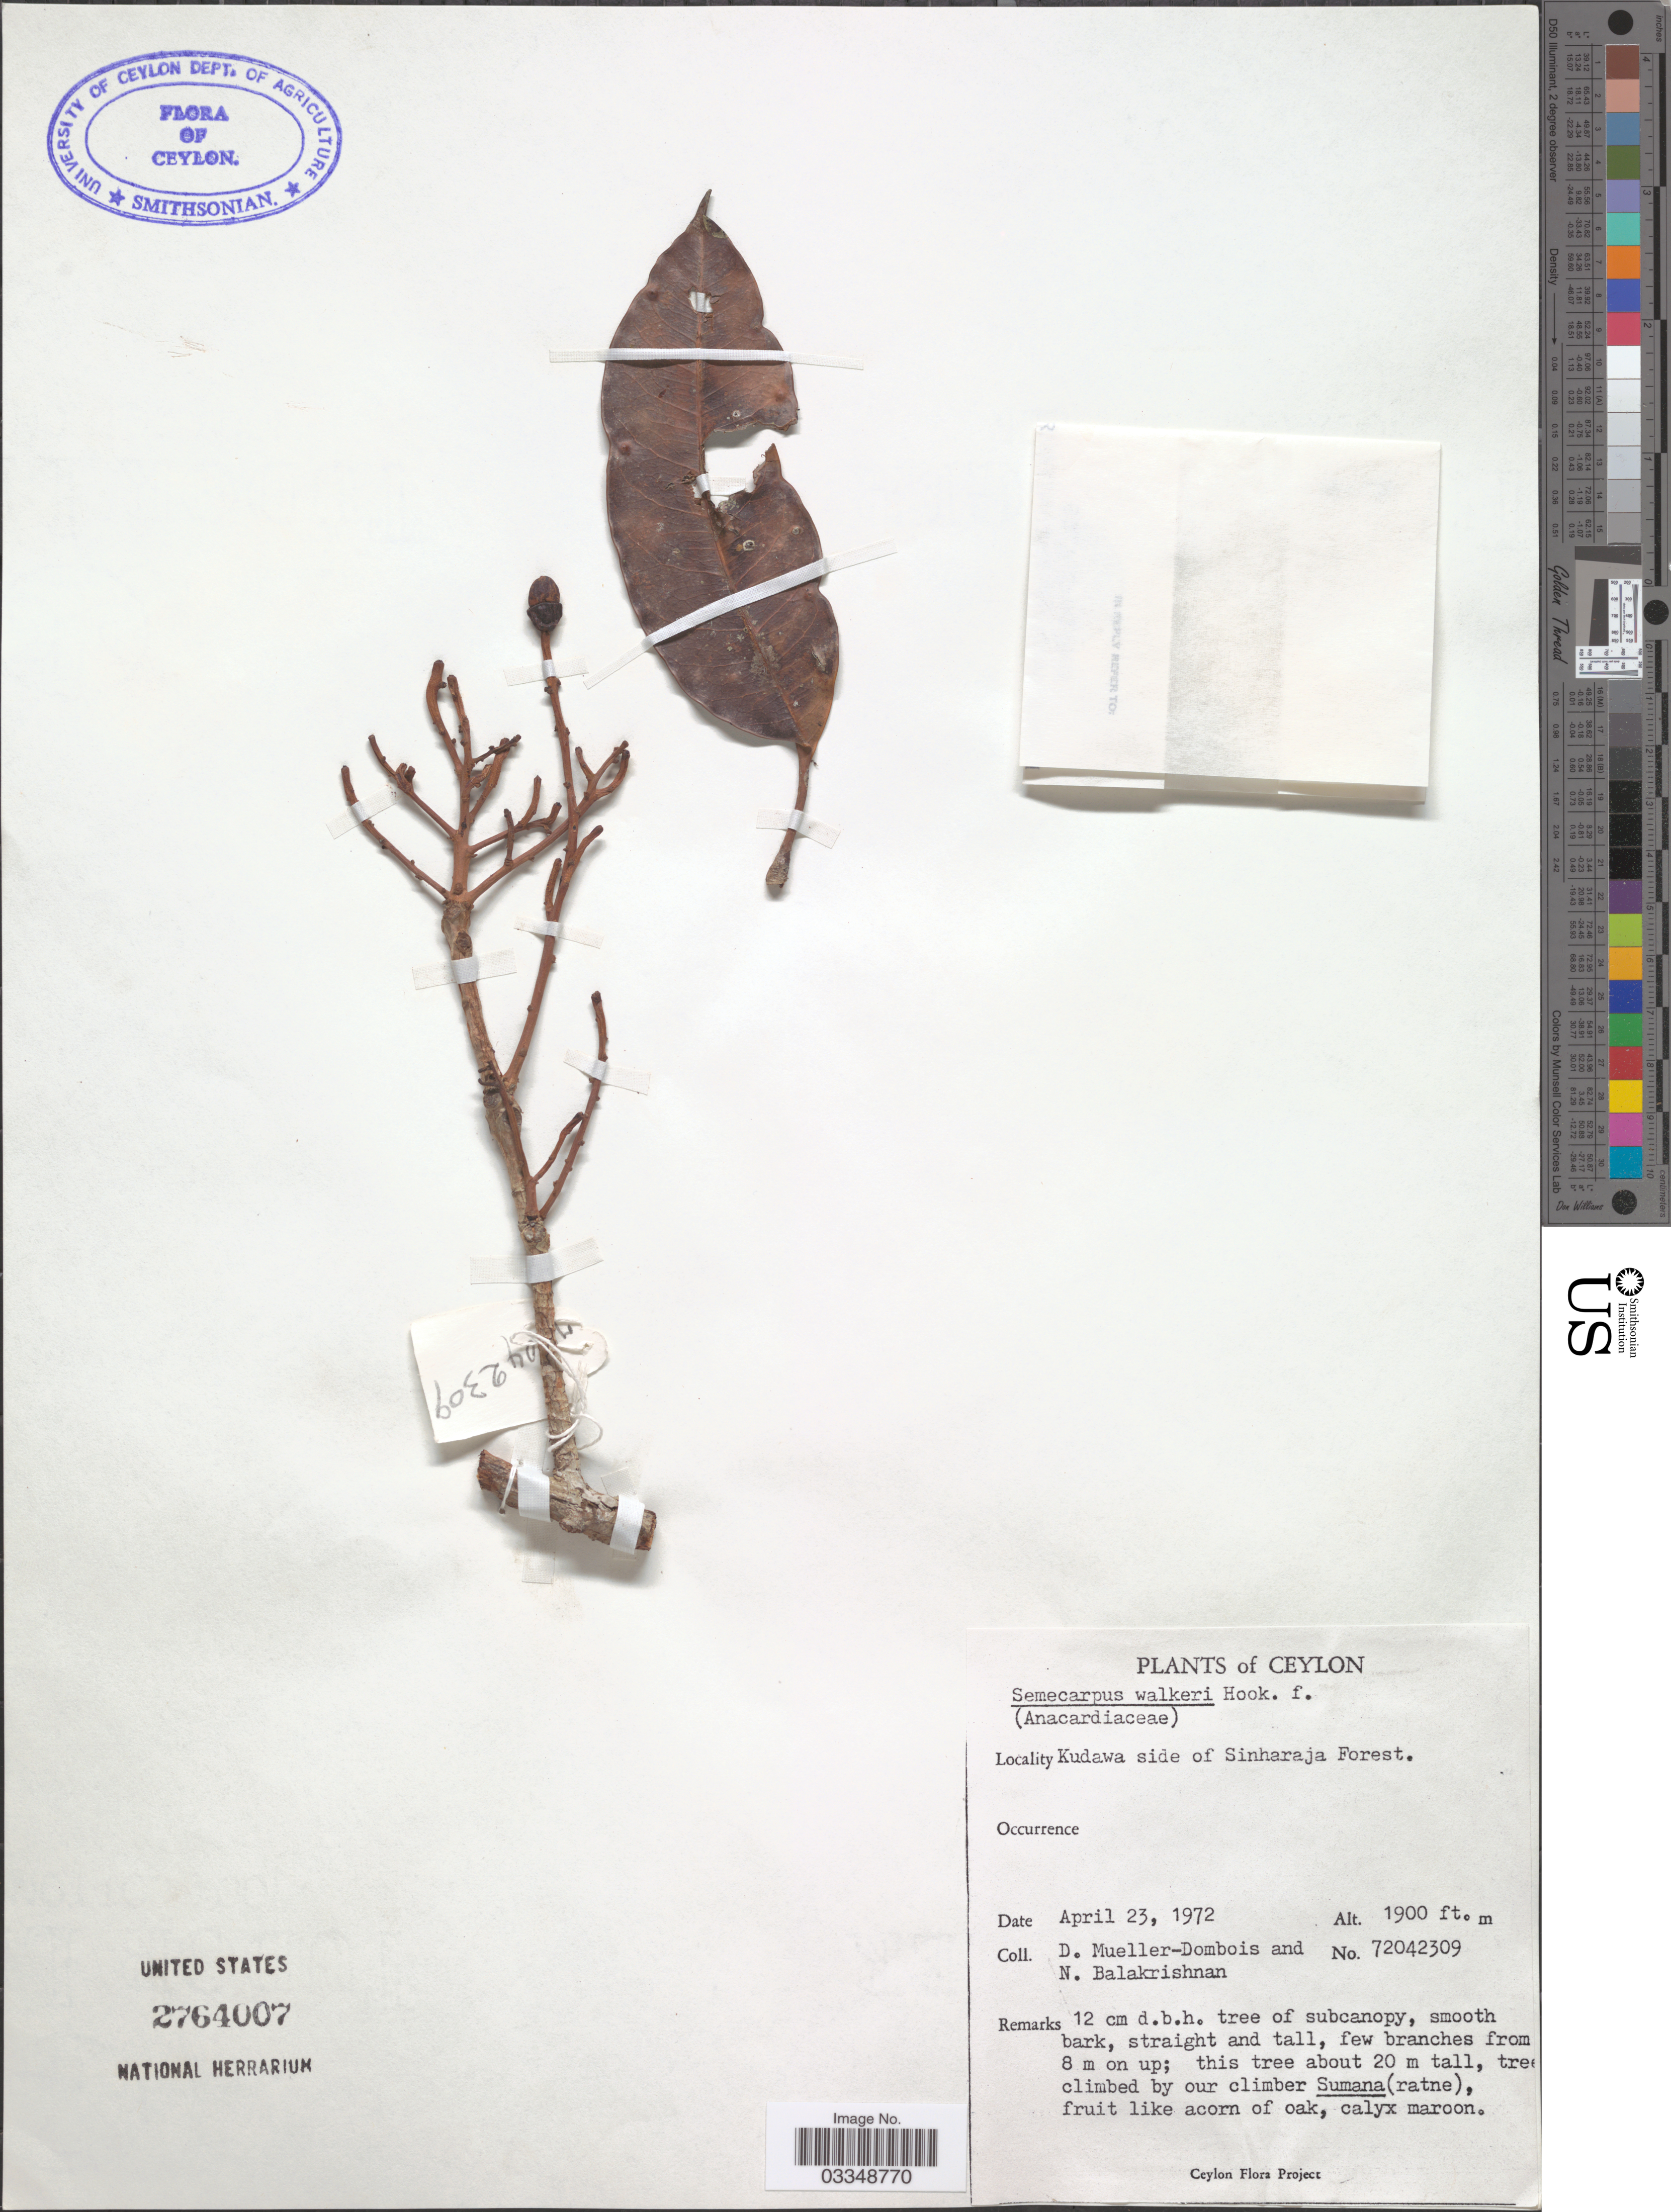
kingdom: Plantae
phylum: Tracheophyta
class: Magnoliopsida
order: Sapindales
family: Anacardiaceae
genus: Semecarpus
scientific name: Semecarpus walkeri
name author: Hook. f.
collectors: D. Meuller-Dombois & N. Balakrishnan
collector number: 72042309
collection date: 1972-04-23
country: Sri Lanka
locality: Ceylon. Kudawa side of Sinharaja Forest.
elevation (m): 579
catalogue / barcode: US 2764007